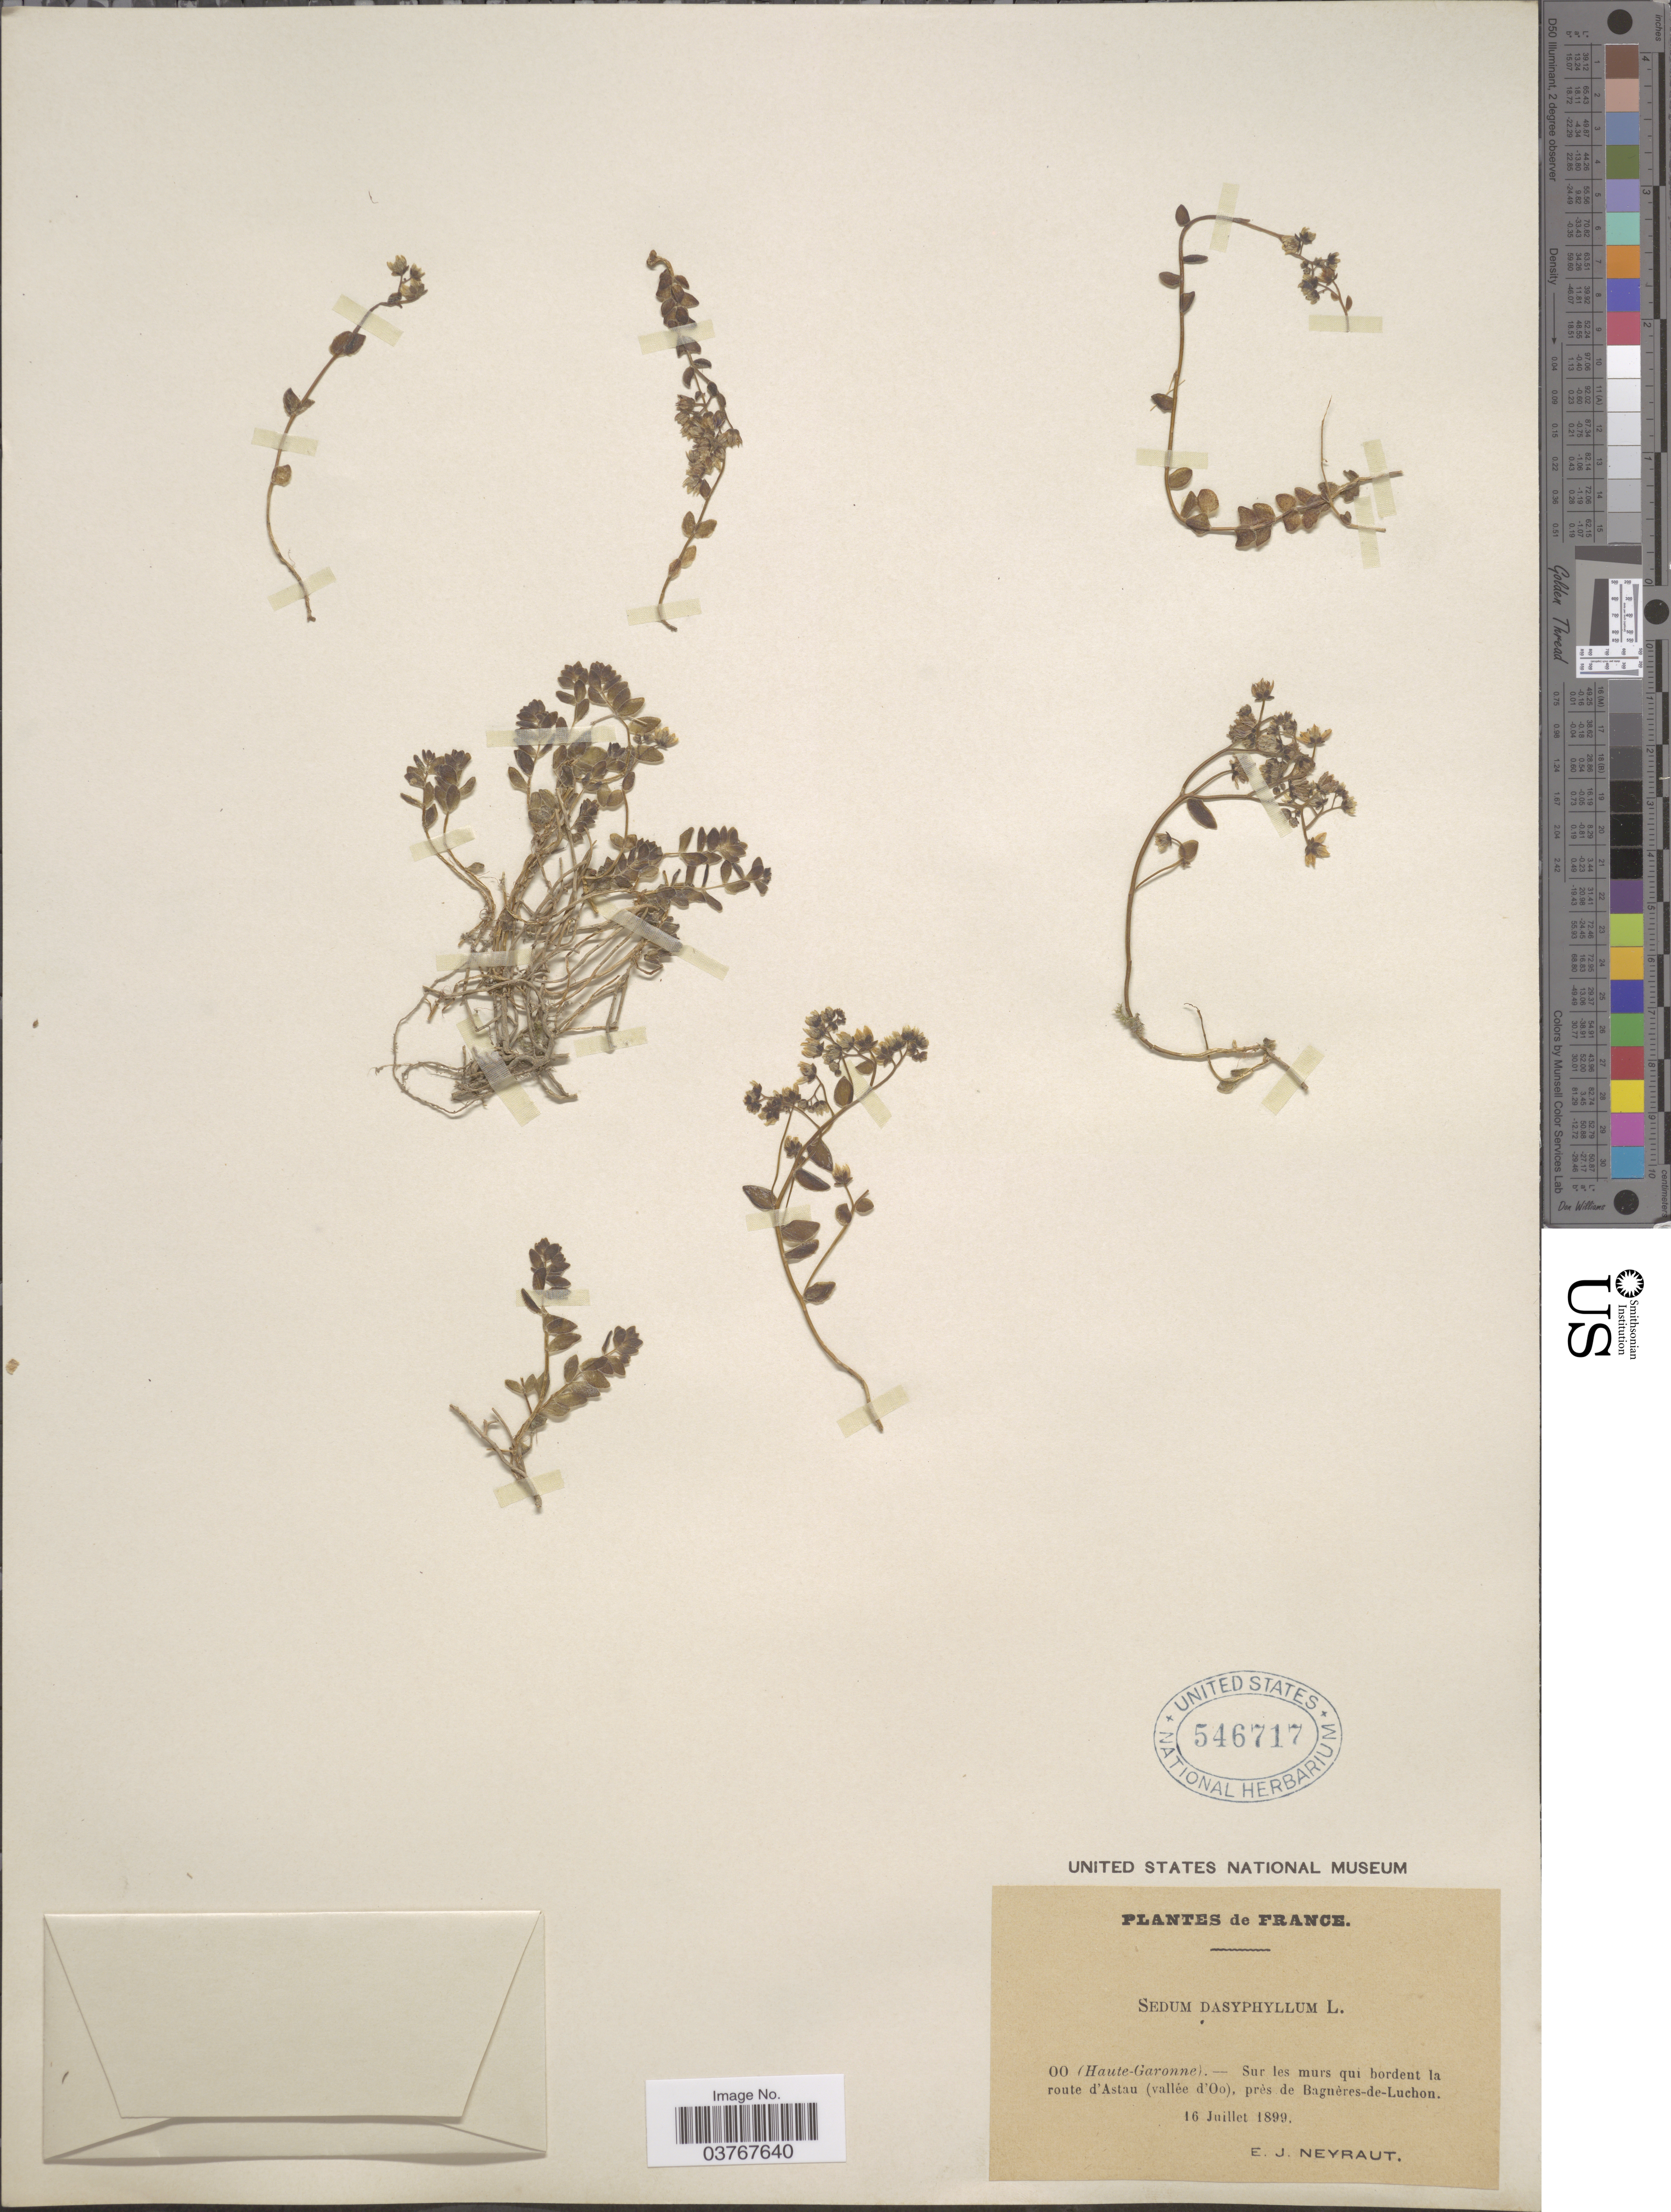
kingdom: Plantae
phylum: Tracheophyta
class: Magnoliopsida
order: Saxifragales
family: Crassulaceae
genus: Sedum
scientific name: Sedum dasyphyllum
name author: L.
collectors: E. Neyraut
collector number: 00?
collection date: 1899-07-16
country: France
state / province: Occitanie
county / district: Haute-Garonne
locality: (Haute-Garonne). - Sur les murs qui bordent la route d'Astau (vallée d'Oo), près de Bagnères-de-Luchon.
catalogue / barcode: US 546717